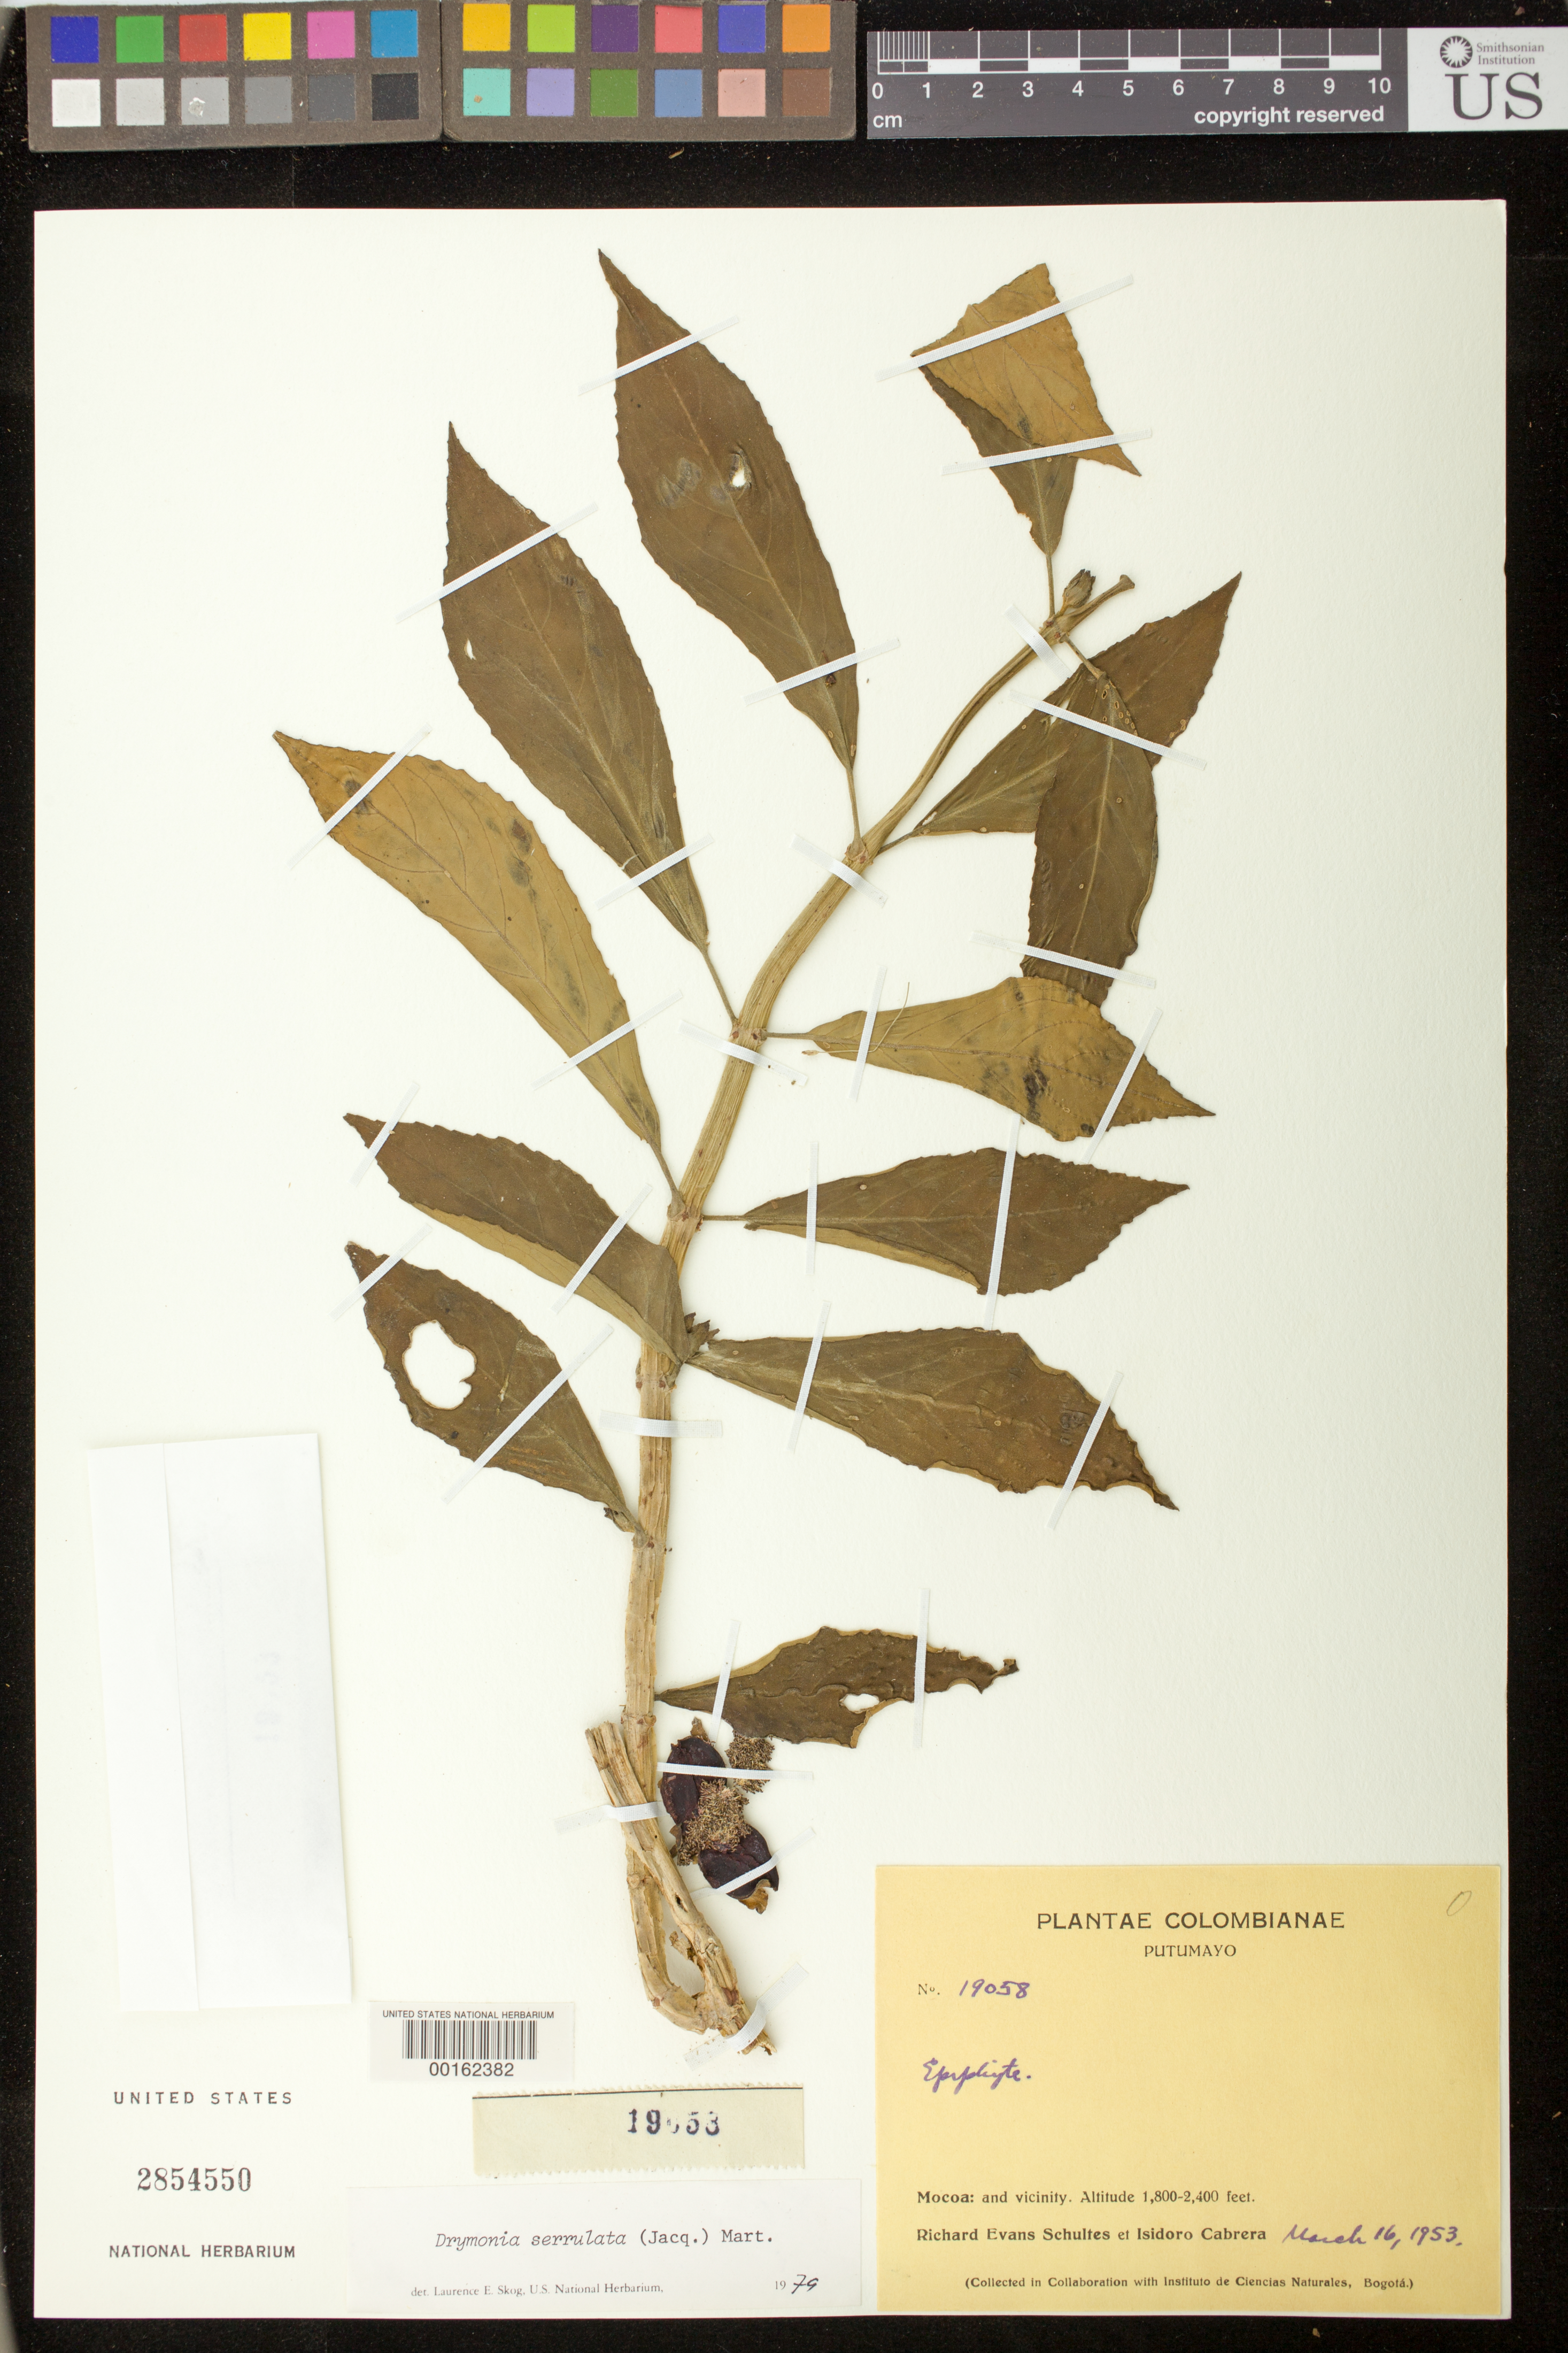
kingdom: Plantae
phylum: Tracheophyta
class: Magnoliopsida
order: Lamiales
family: Gesneriaceae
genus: Drymonia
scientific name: Drymonia serrulata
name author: (Jacq.) Mart.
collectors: R. E. Schultes & I. Cabrera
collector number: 19058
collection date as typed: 16 Mar 1953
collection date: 1953-03-16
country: Colombia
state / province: Putumayo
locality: Mocoa and vicinity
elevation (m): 549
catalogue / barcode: US 2854550